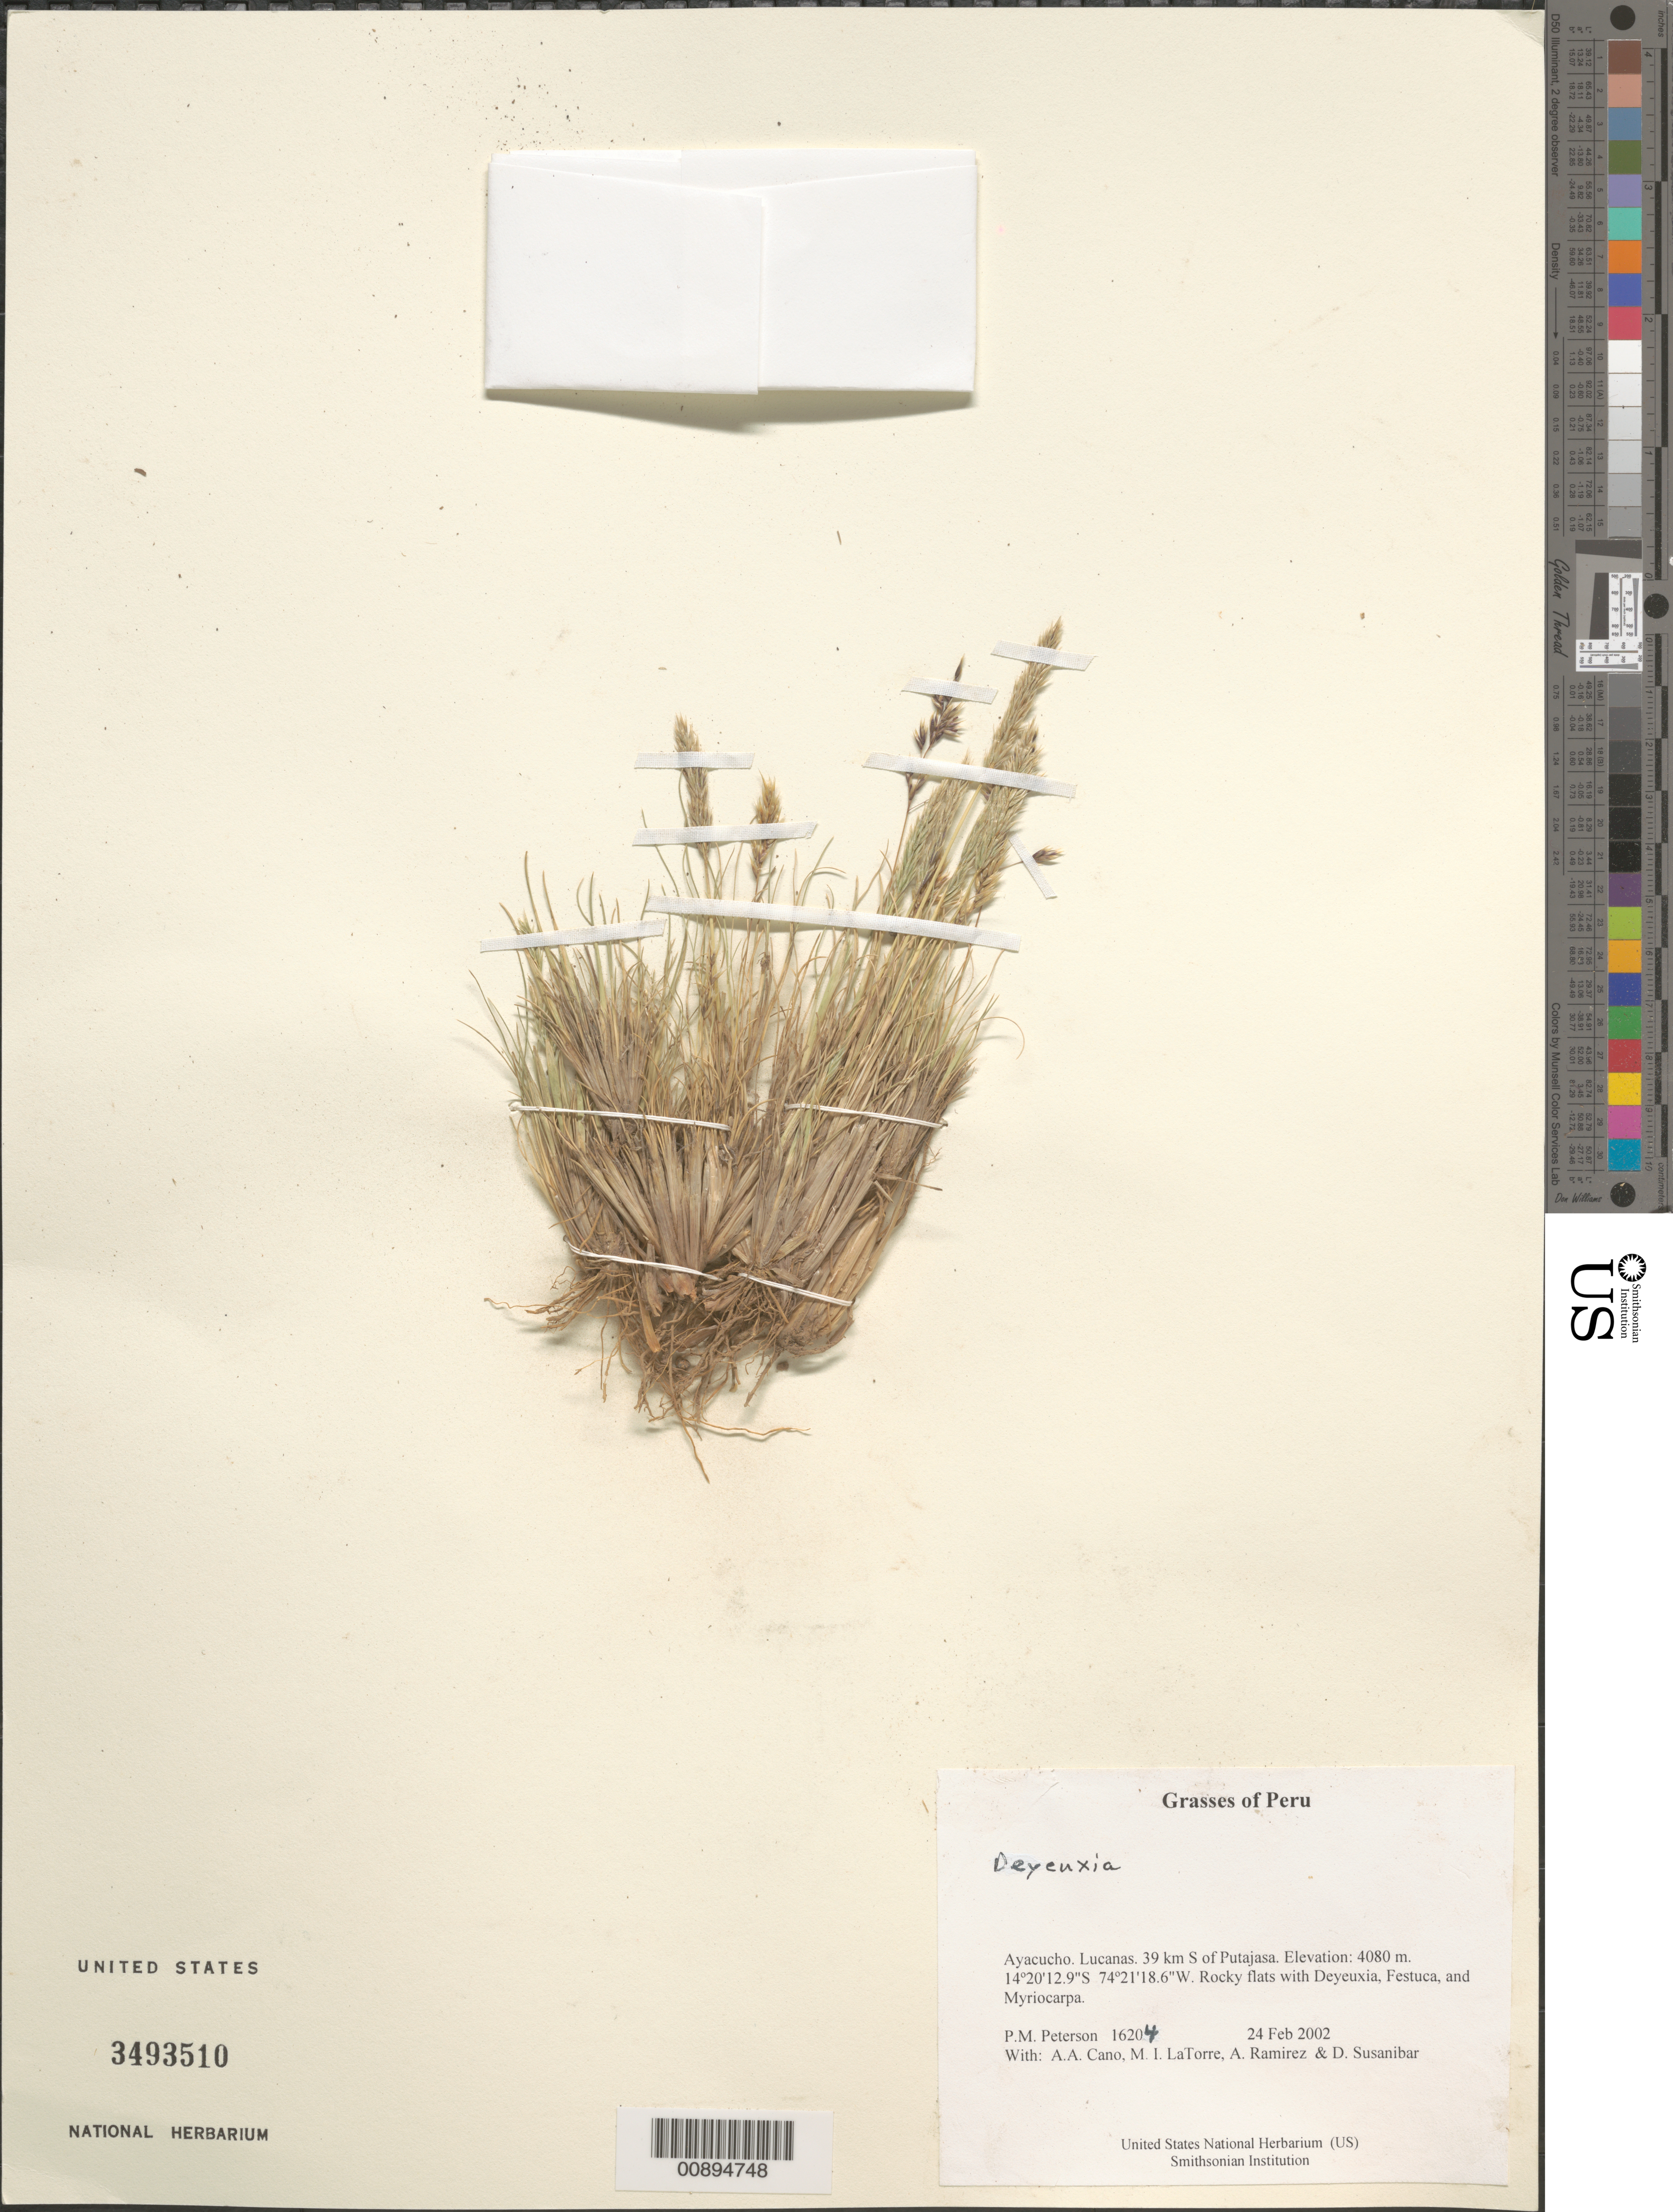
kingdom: Plantae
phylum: Tracheophyta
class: Liliopsida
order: Poales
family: Poaceae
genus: Calamagrostis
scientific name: Calamagrostis sp.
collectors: P. M. Peterson, A. Cano, M. I. La Torre, A. Ramírez & D. Susanibar Cruz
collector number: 16204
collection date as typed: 24 Feb 2002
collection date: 2002-02-24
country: Peru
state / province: Ayacucho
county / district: Lucanas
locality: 39 km S of Putajasa.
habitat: Rocky flats with Deyeuxia, Festuca, and Myriocarpa.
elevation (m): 4080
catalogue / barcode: US 3493510